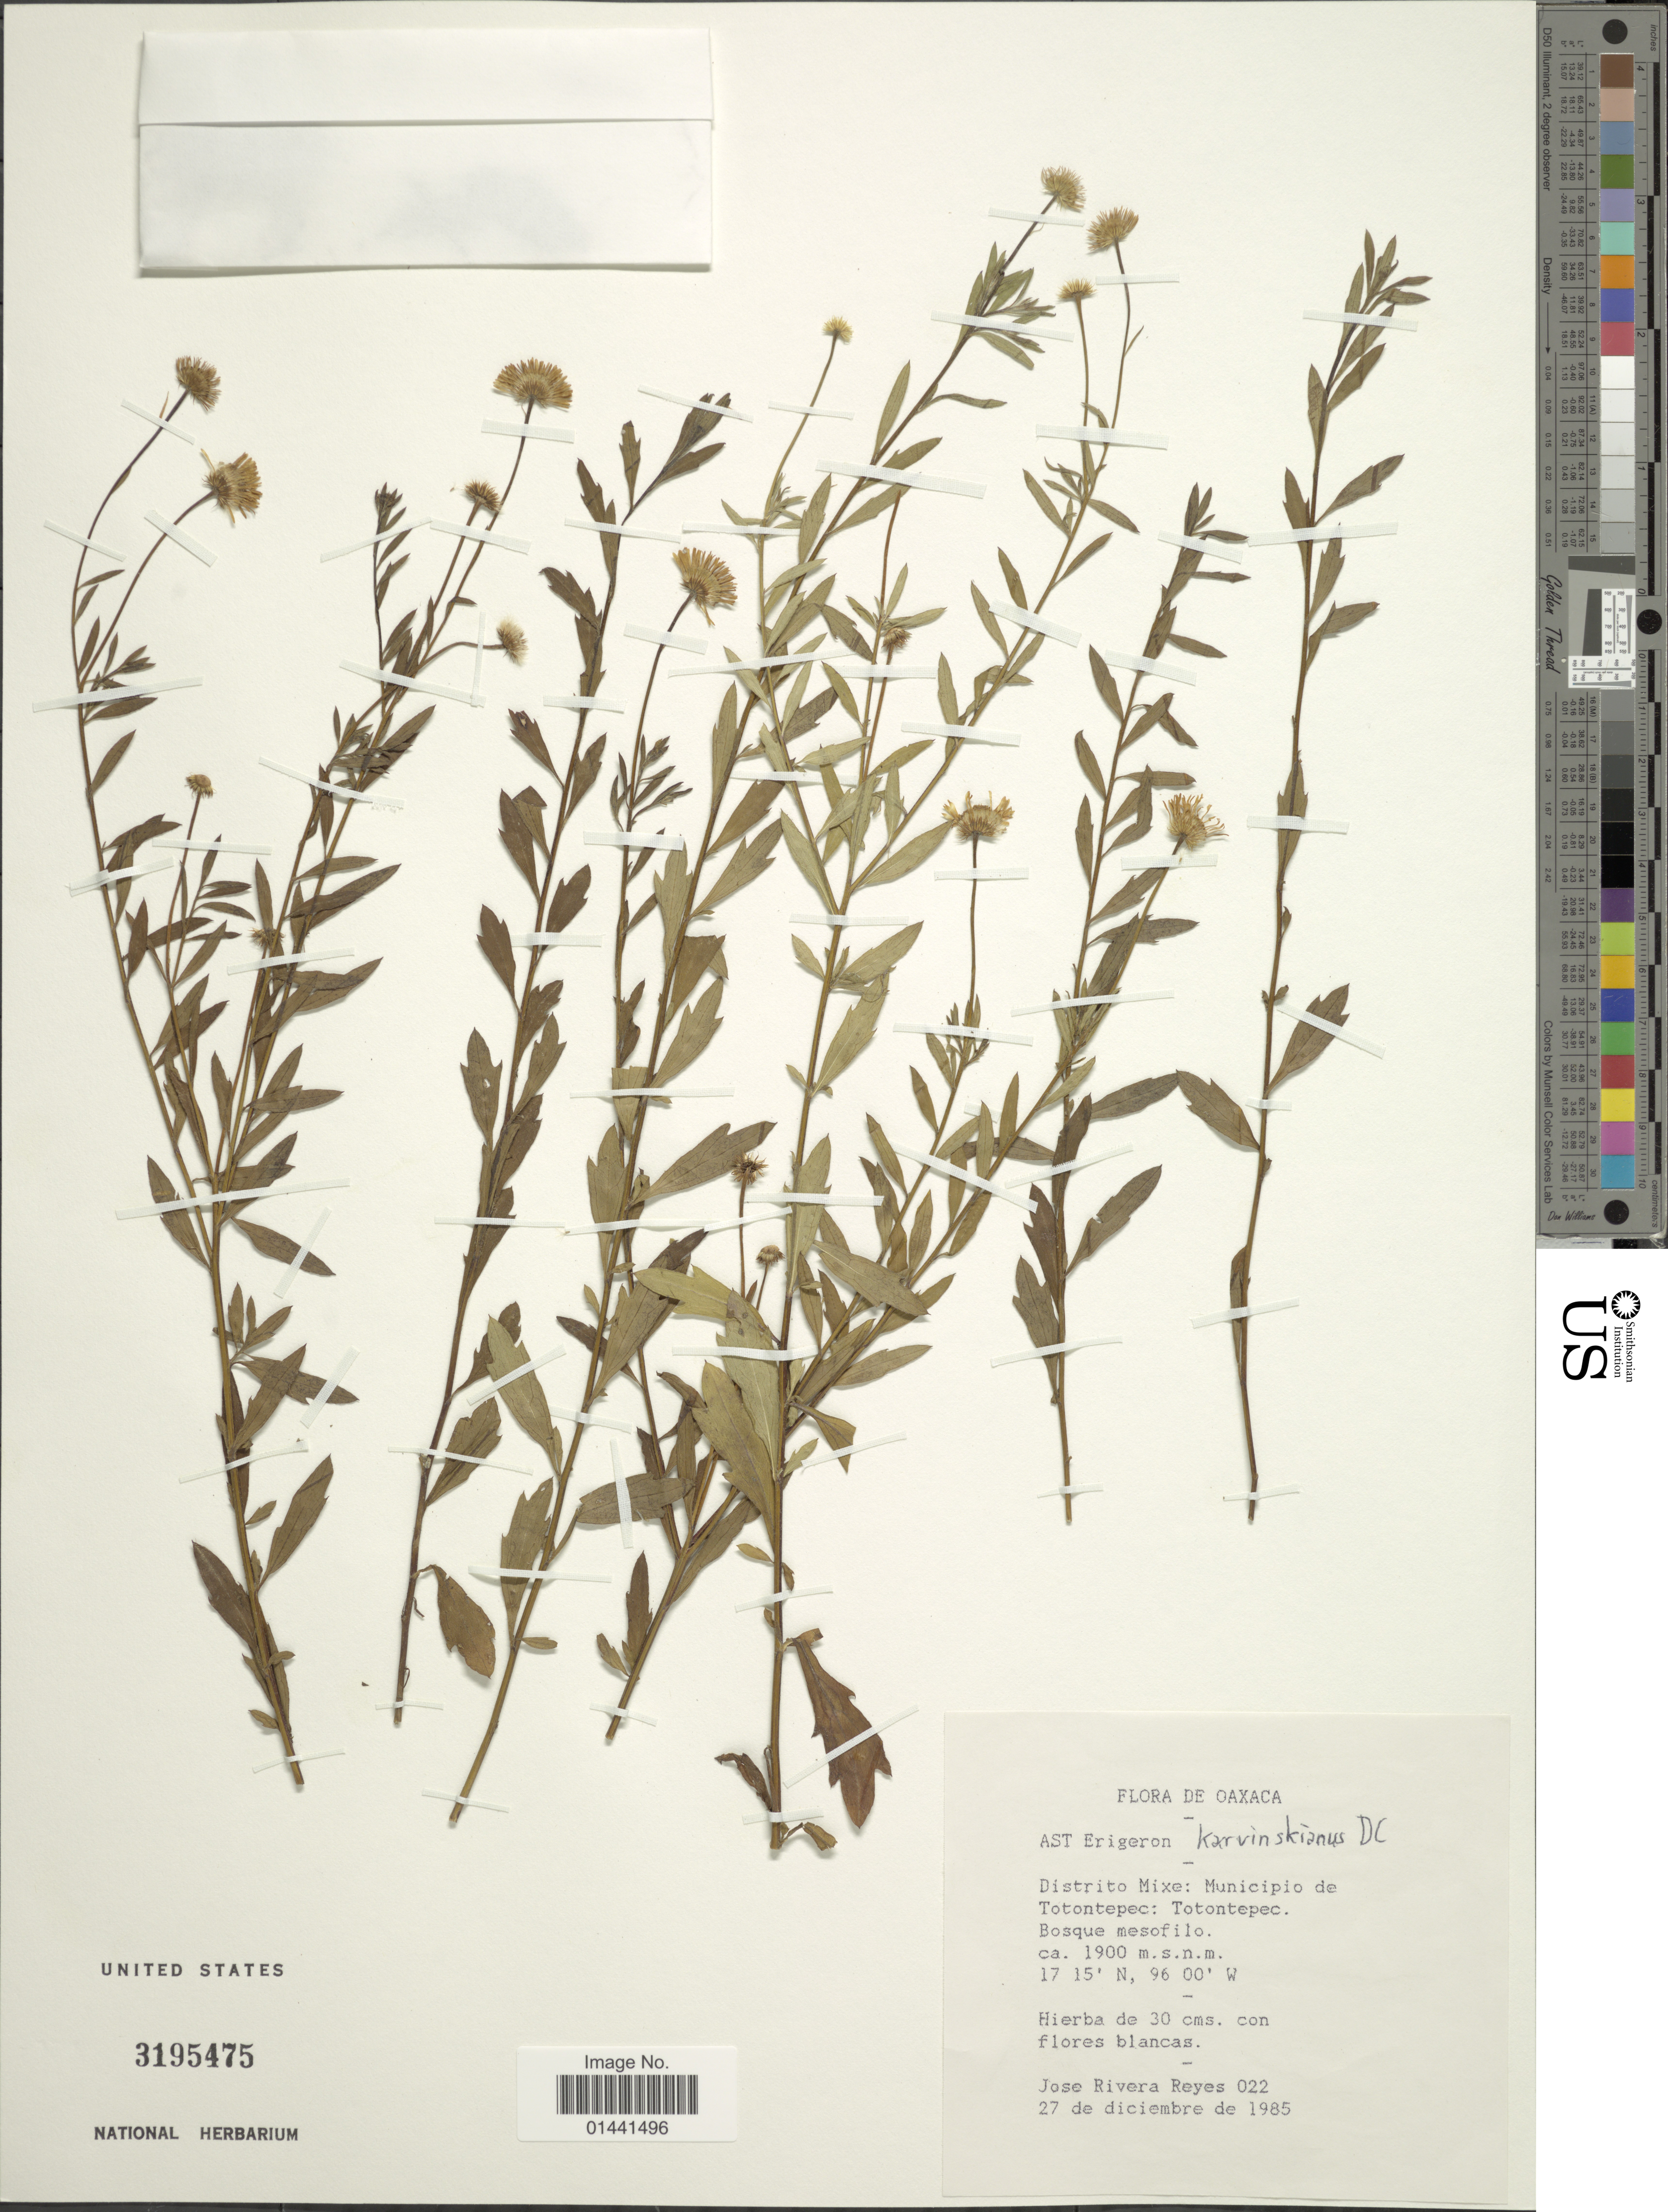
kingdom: Plantae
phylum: Tracheophyta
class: Magnoliopsida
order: Asterales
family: Asteraceae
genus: Erigeron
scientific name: Erigeron karvinskianus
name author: DC.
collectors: J. Reyes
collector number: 022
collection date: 1985-12-27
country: Mexico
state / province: Oaxaca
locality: Distrito Mixe: Municipio de Totontepec: Totontepec, Bosque mesofilo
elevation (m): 1900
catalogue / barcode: US 3195475